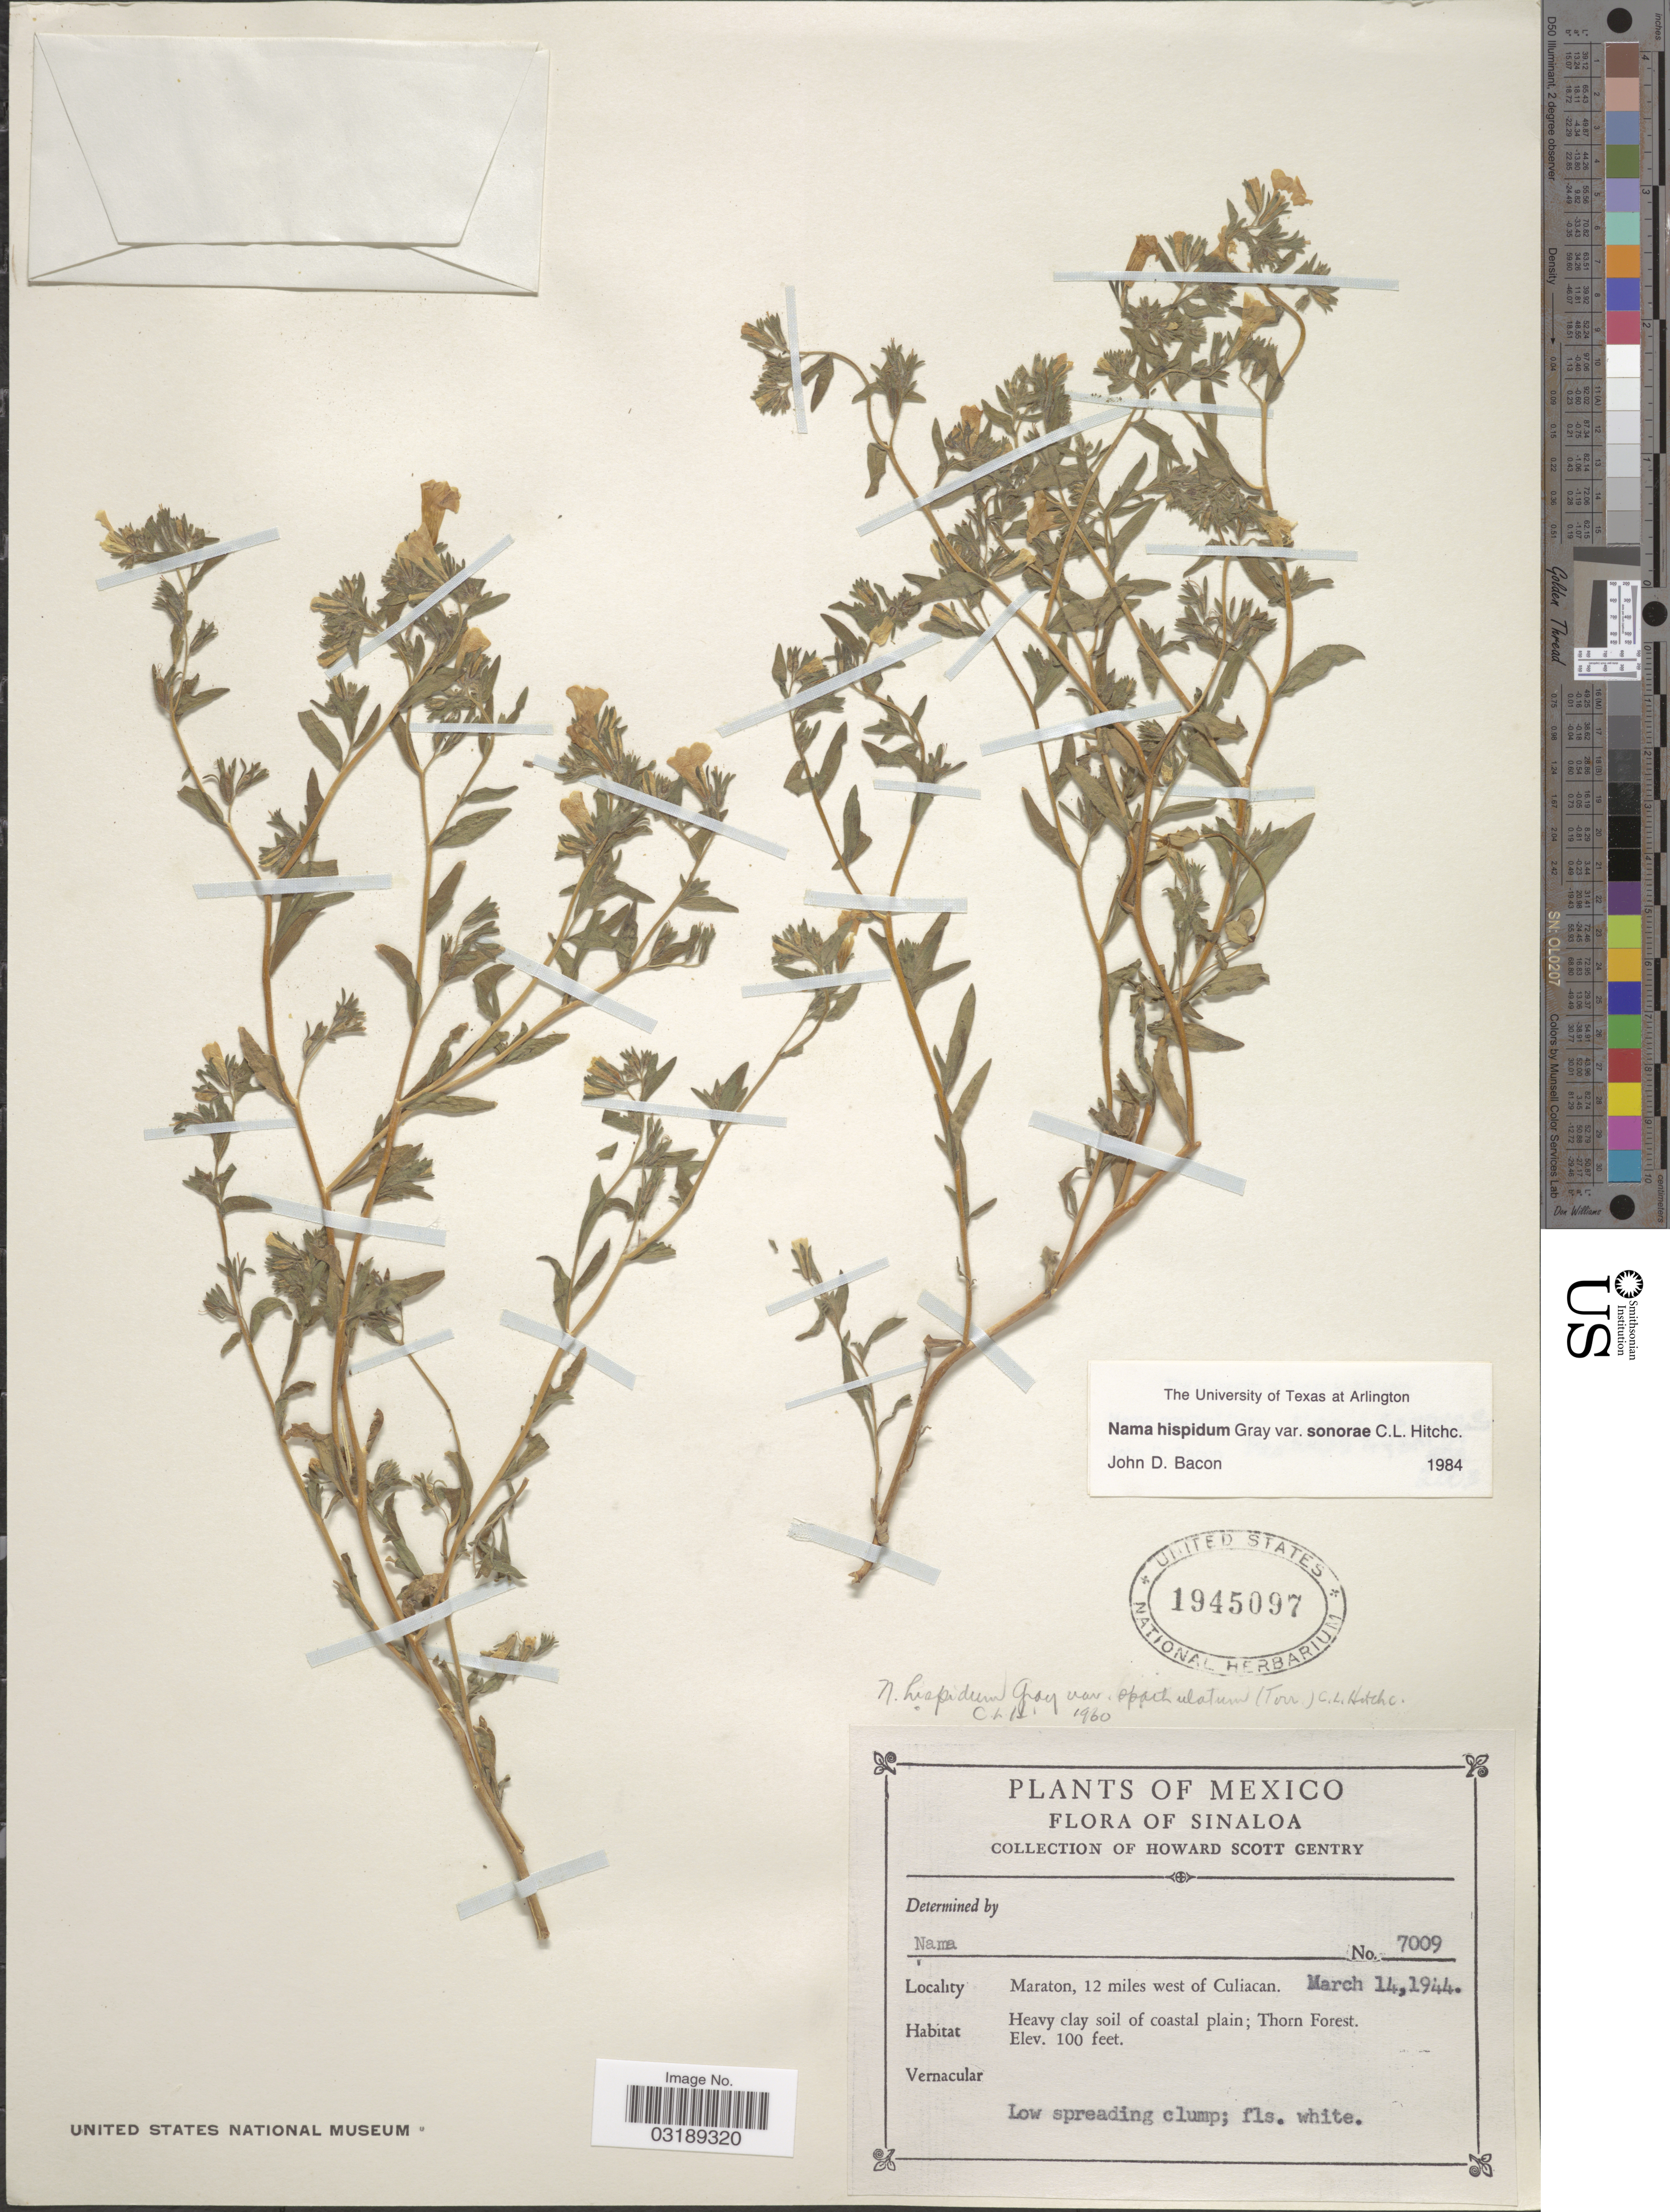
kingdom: Plantae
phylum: Tracheophyta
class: Magnoliopsida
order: Boraginales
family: Namaceae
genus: Nama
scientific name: Nama hispida var. sonorae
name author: C.L. Hitchc.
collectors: H. S. Gentry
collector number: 7009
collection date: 1944-03-14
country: Mexico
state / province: Sinaloa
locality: Maraton, 12 miles west of Culiacan.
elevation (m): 30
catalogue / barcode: US 1945097